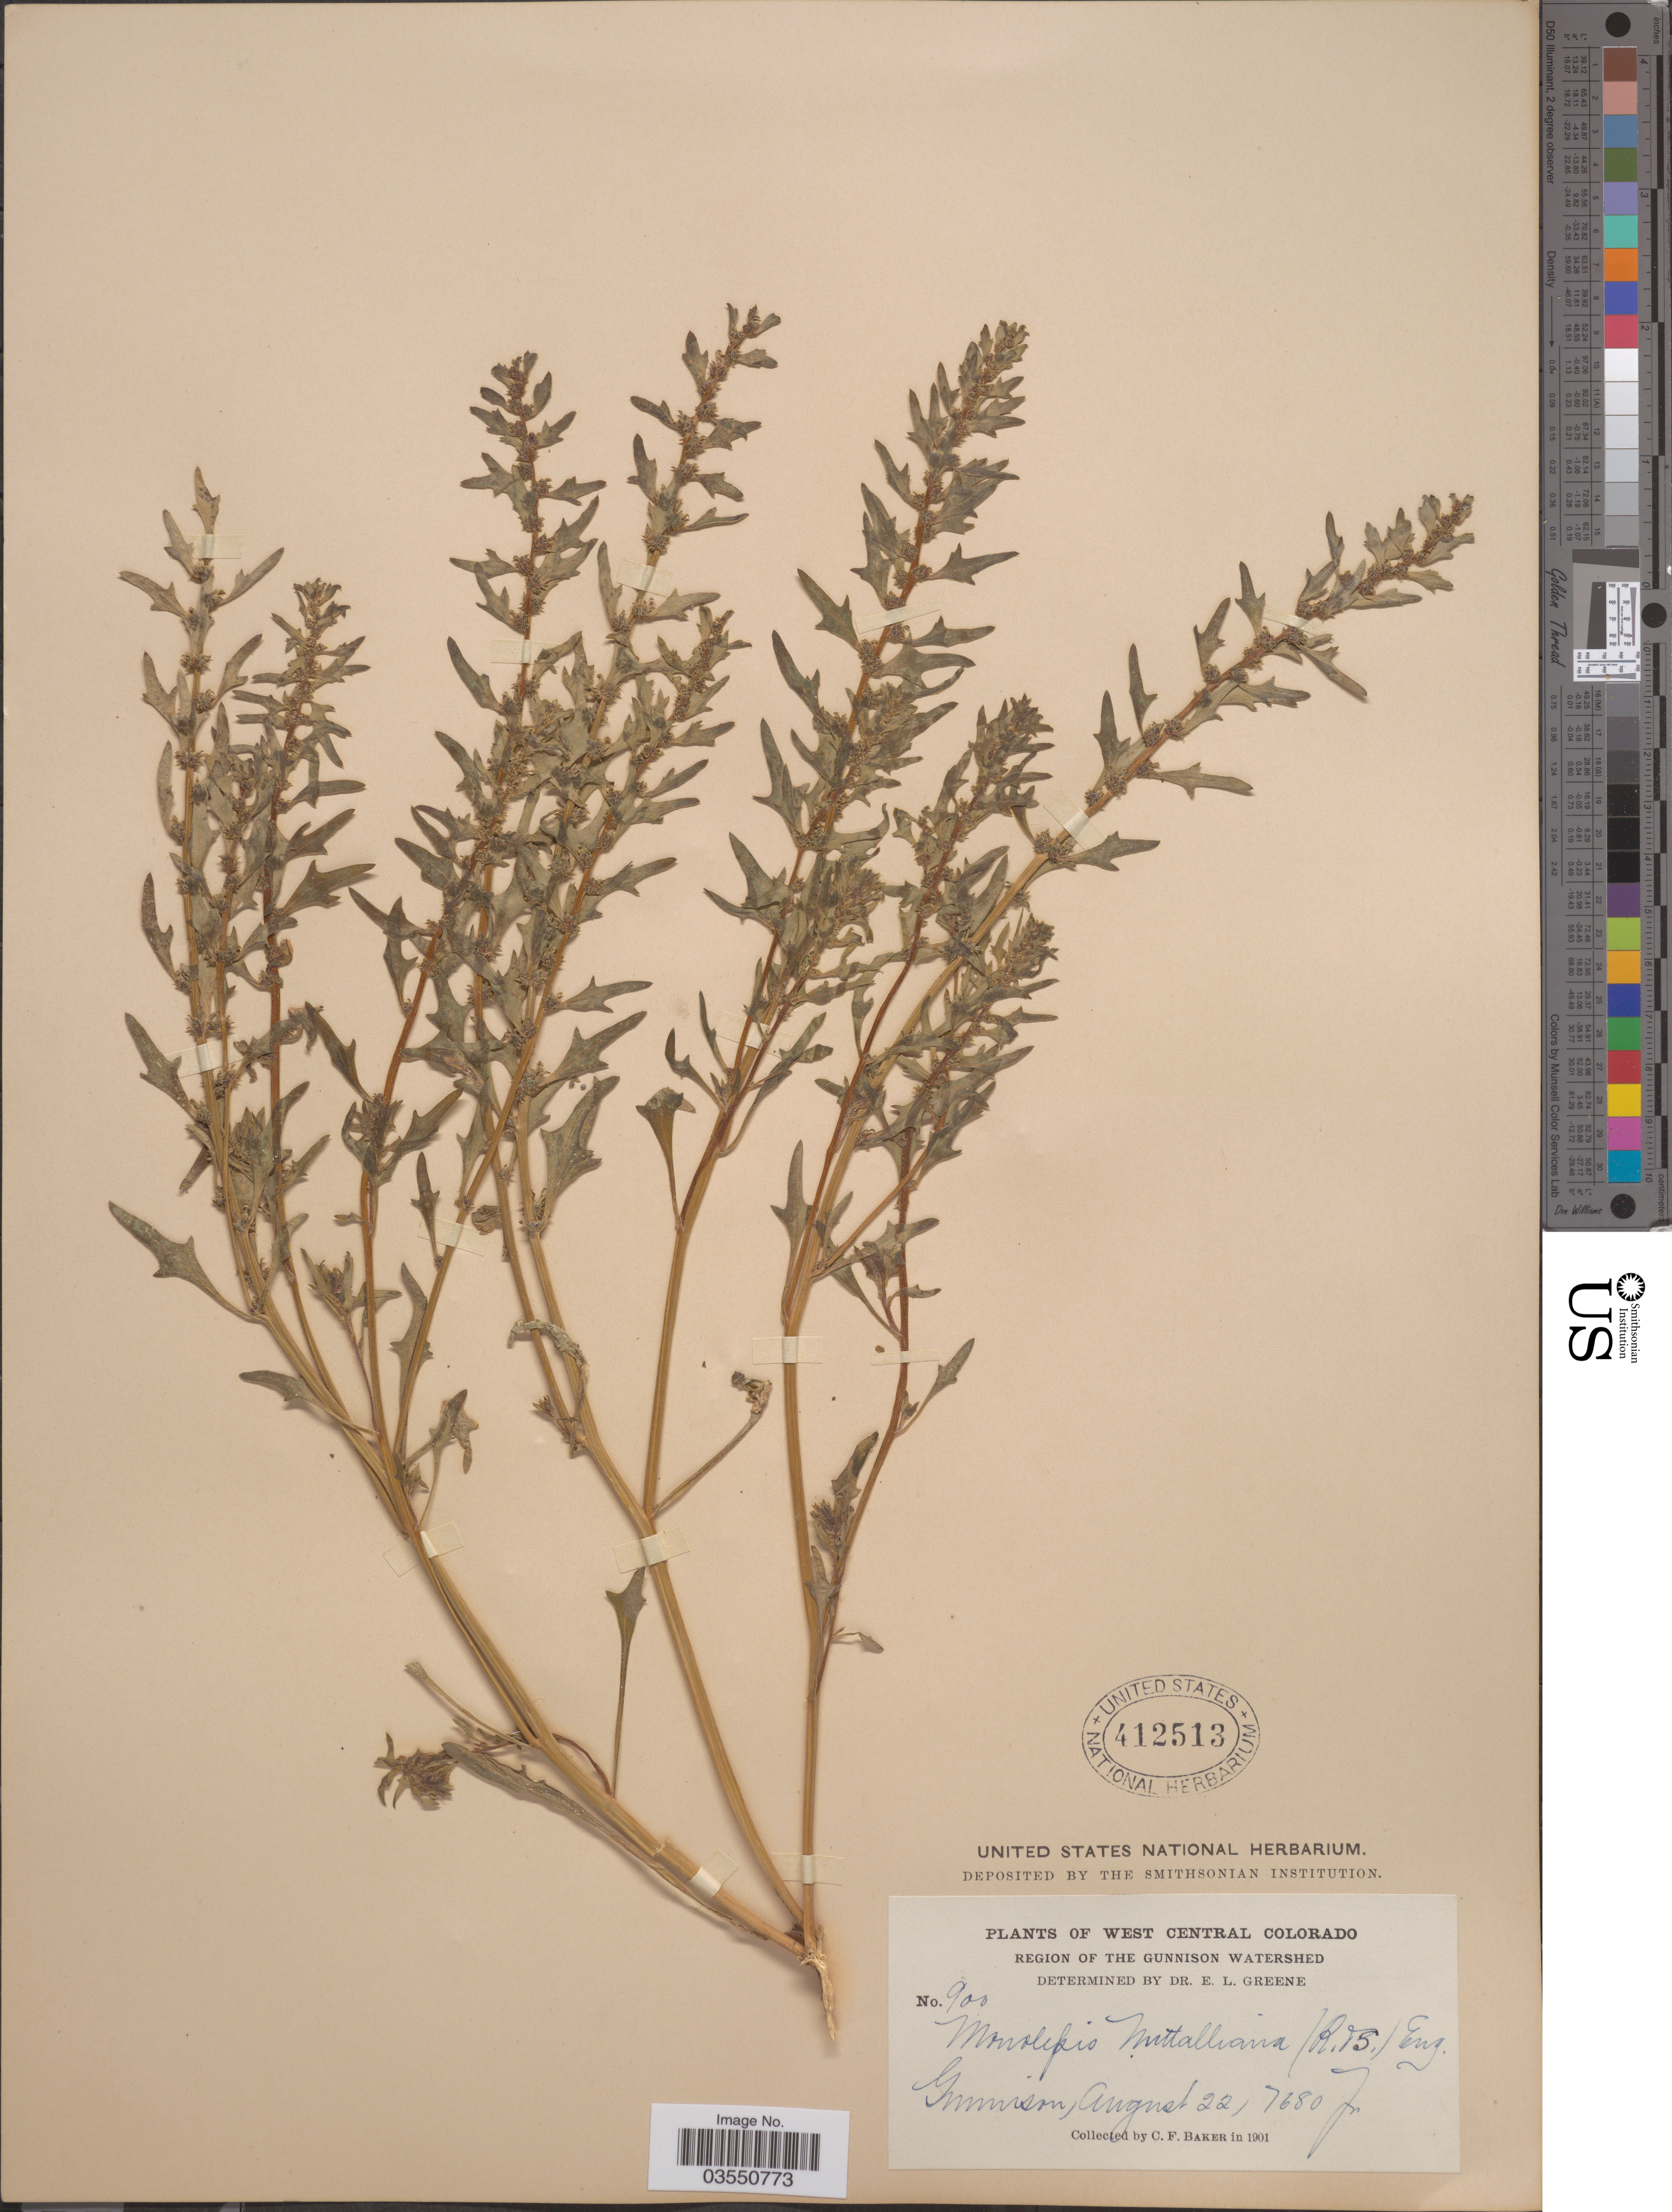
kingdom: Plantae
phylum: Tracheophyta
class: Magnoliopsida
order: Caryophyllales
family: Amaranthaceae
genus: Blitum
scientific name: Blitum nuttallianum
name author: Schult.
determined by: U.S. National Herbarium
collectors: C. F. Baker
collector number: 900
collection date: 1901-08-22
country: United States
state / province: Colorado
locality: West Central Colorado. Region of the Gunnison Watershed. Gunnison.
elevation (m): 2341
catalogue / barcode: US 412513